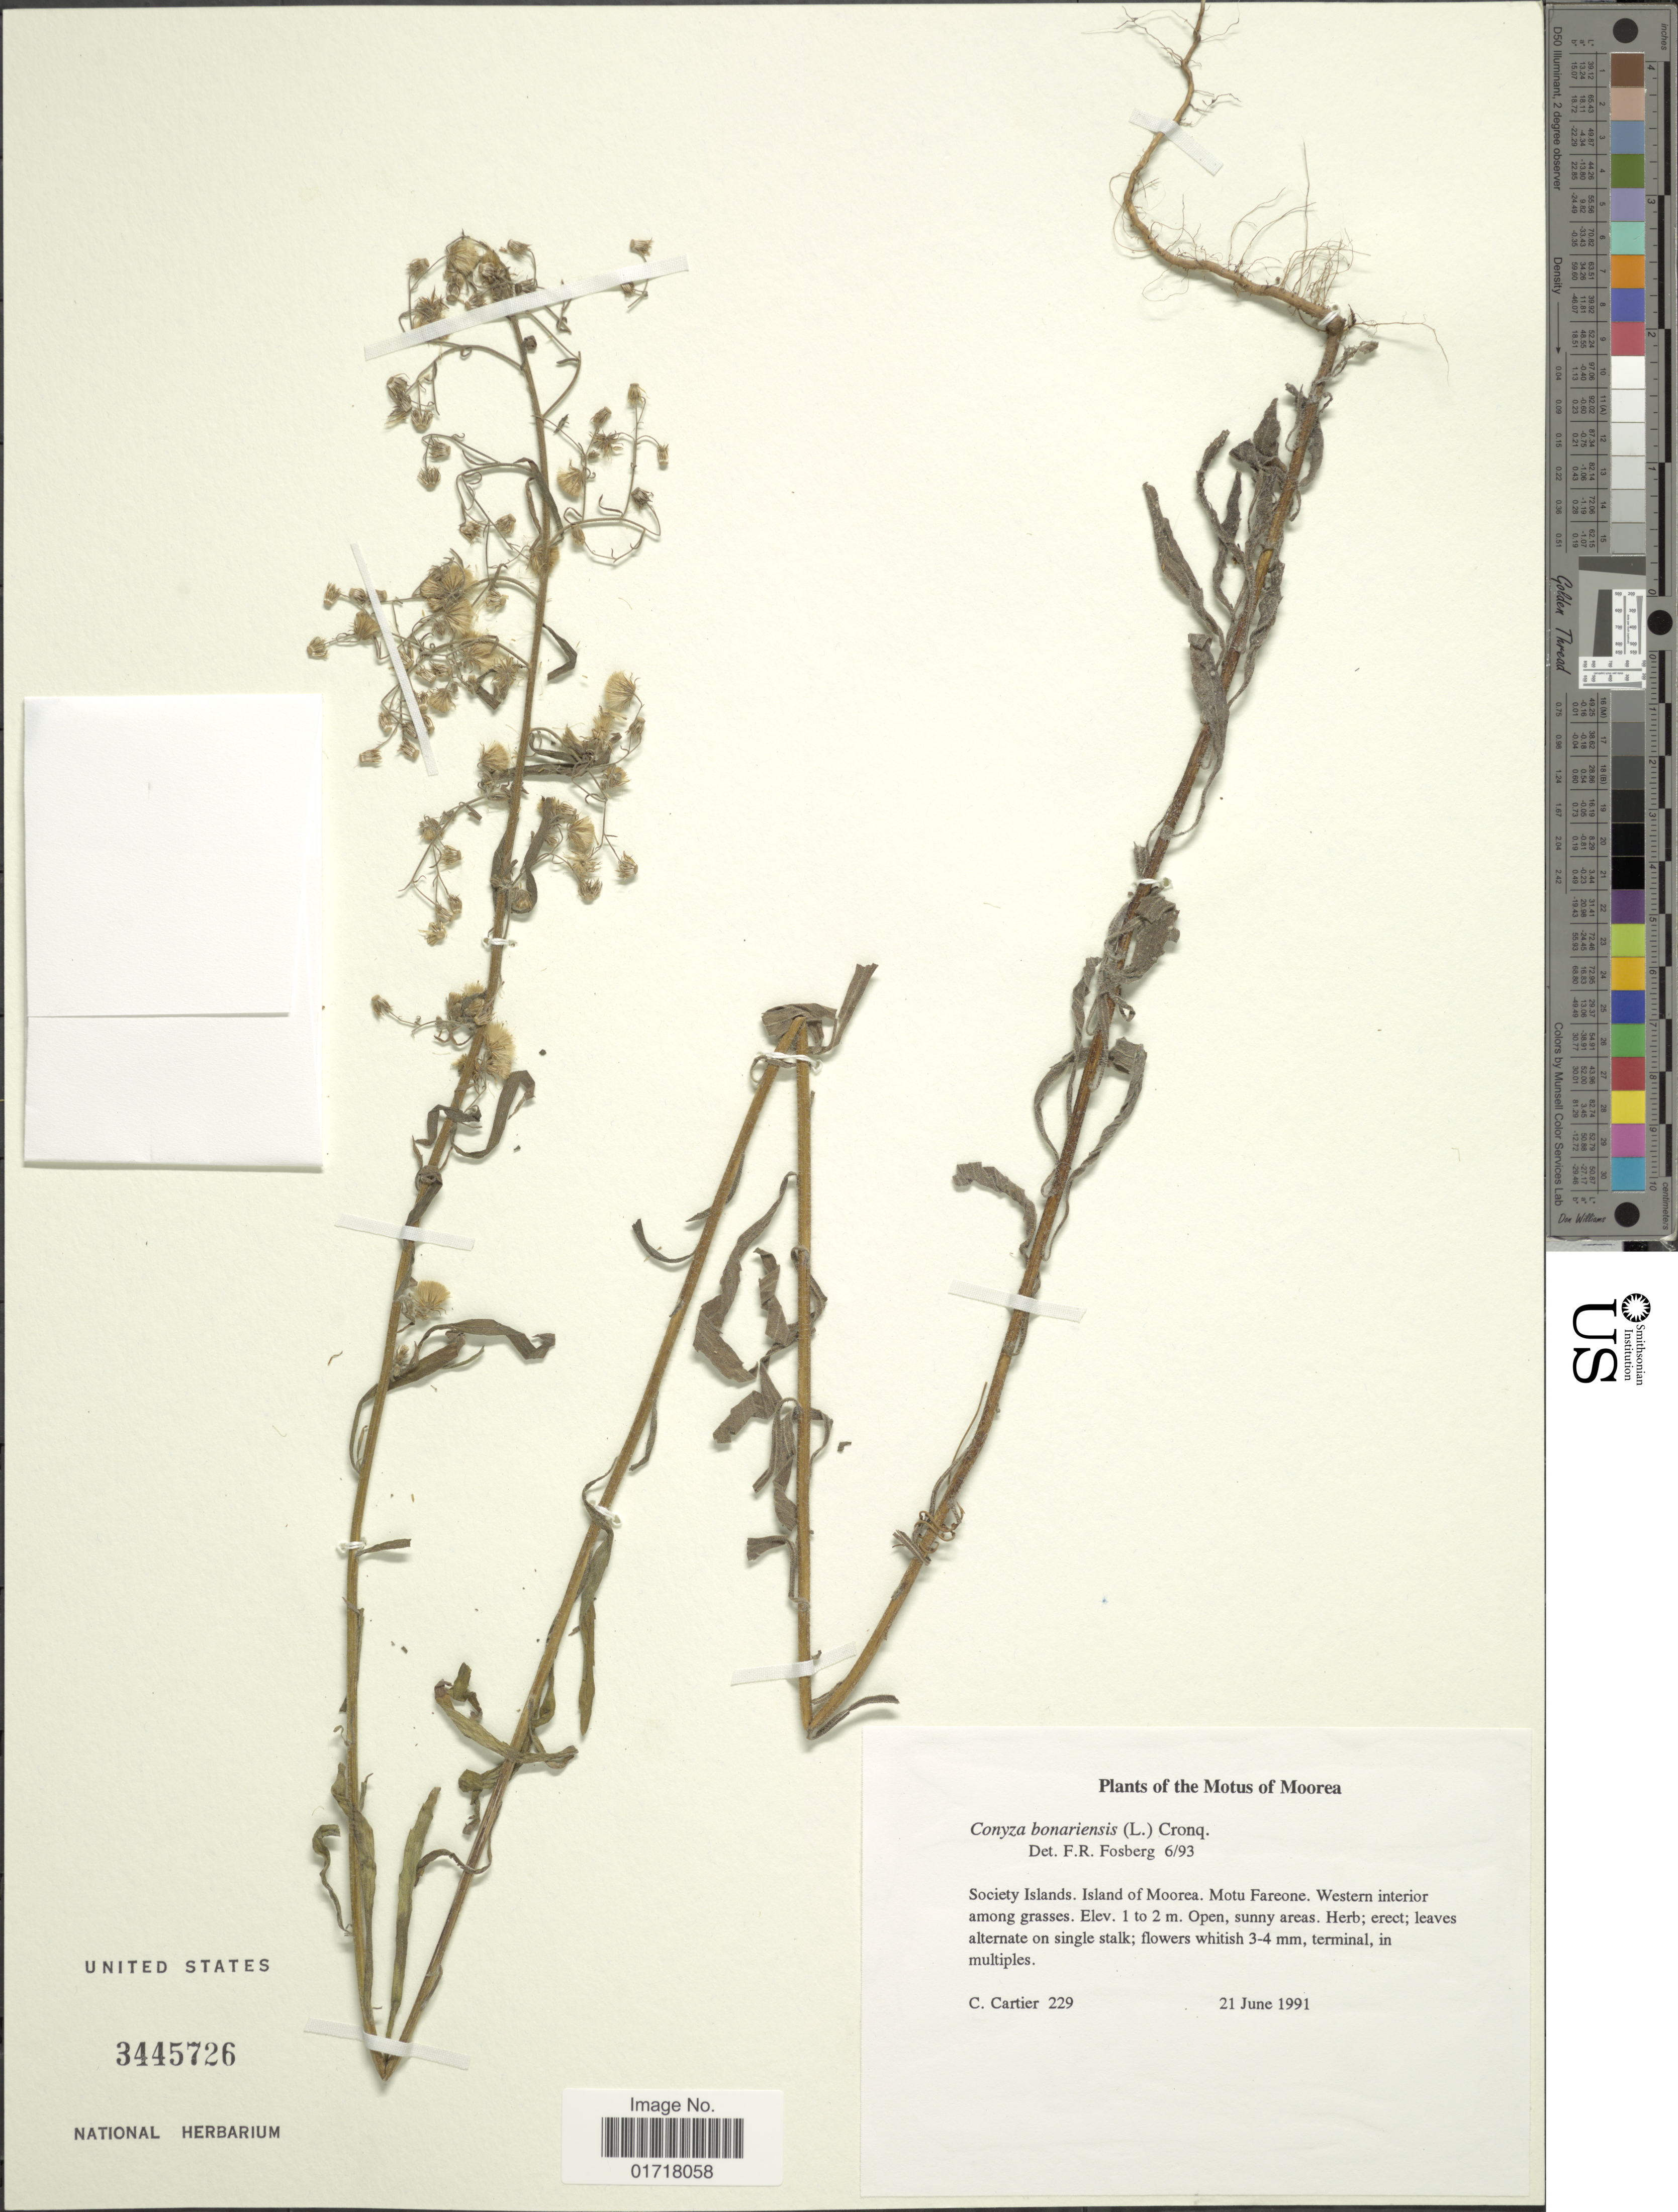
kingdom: Plantae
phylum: Tracheophyta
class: Magnoliopsida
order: Asterales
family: Asteraceae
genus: Erigeron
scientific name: Erigeron bonariensis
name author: L.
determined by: Wagner, W. L., (BOT), Smithsonian Institution - National Museum of Natural History (UNITED STATES)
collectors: C. Cartier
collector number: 229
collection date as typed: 21 Jun 1991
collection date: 1991-06-21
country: French Polynesia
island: Moorea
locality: Interior, Fareone [Society Is.]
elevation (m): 1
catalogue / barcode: US 3445726